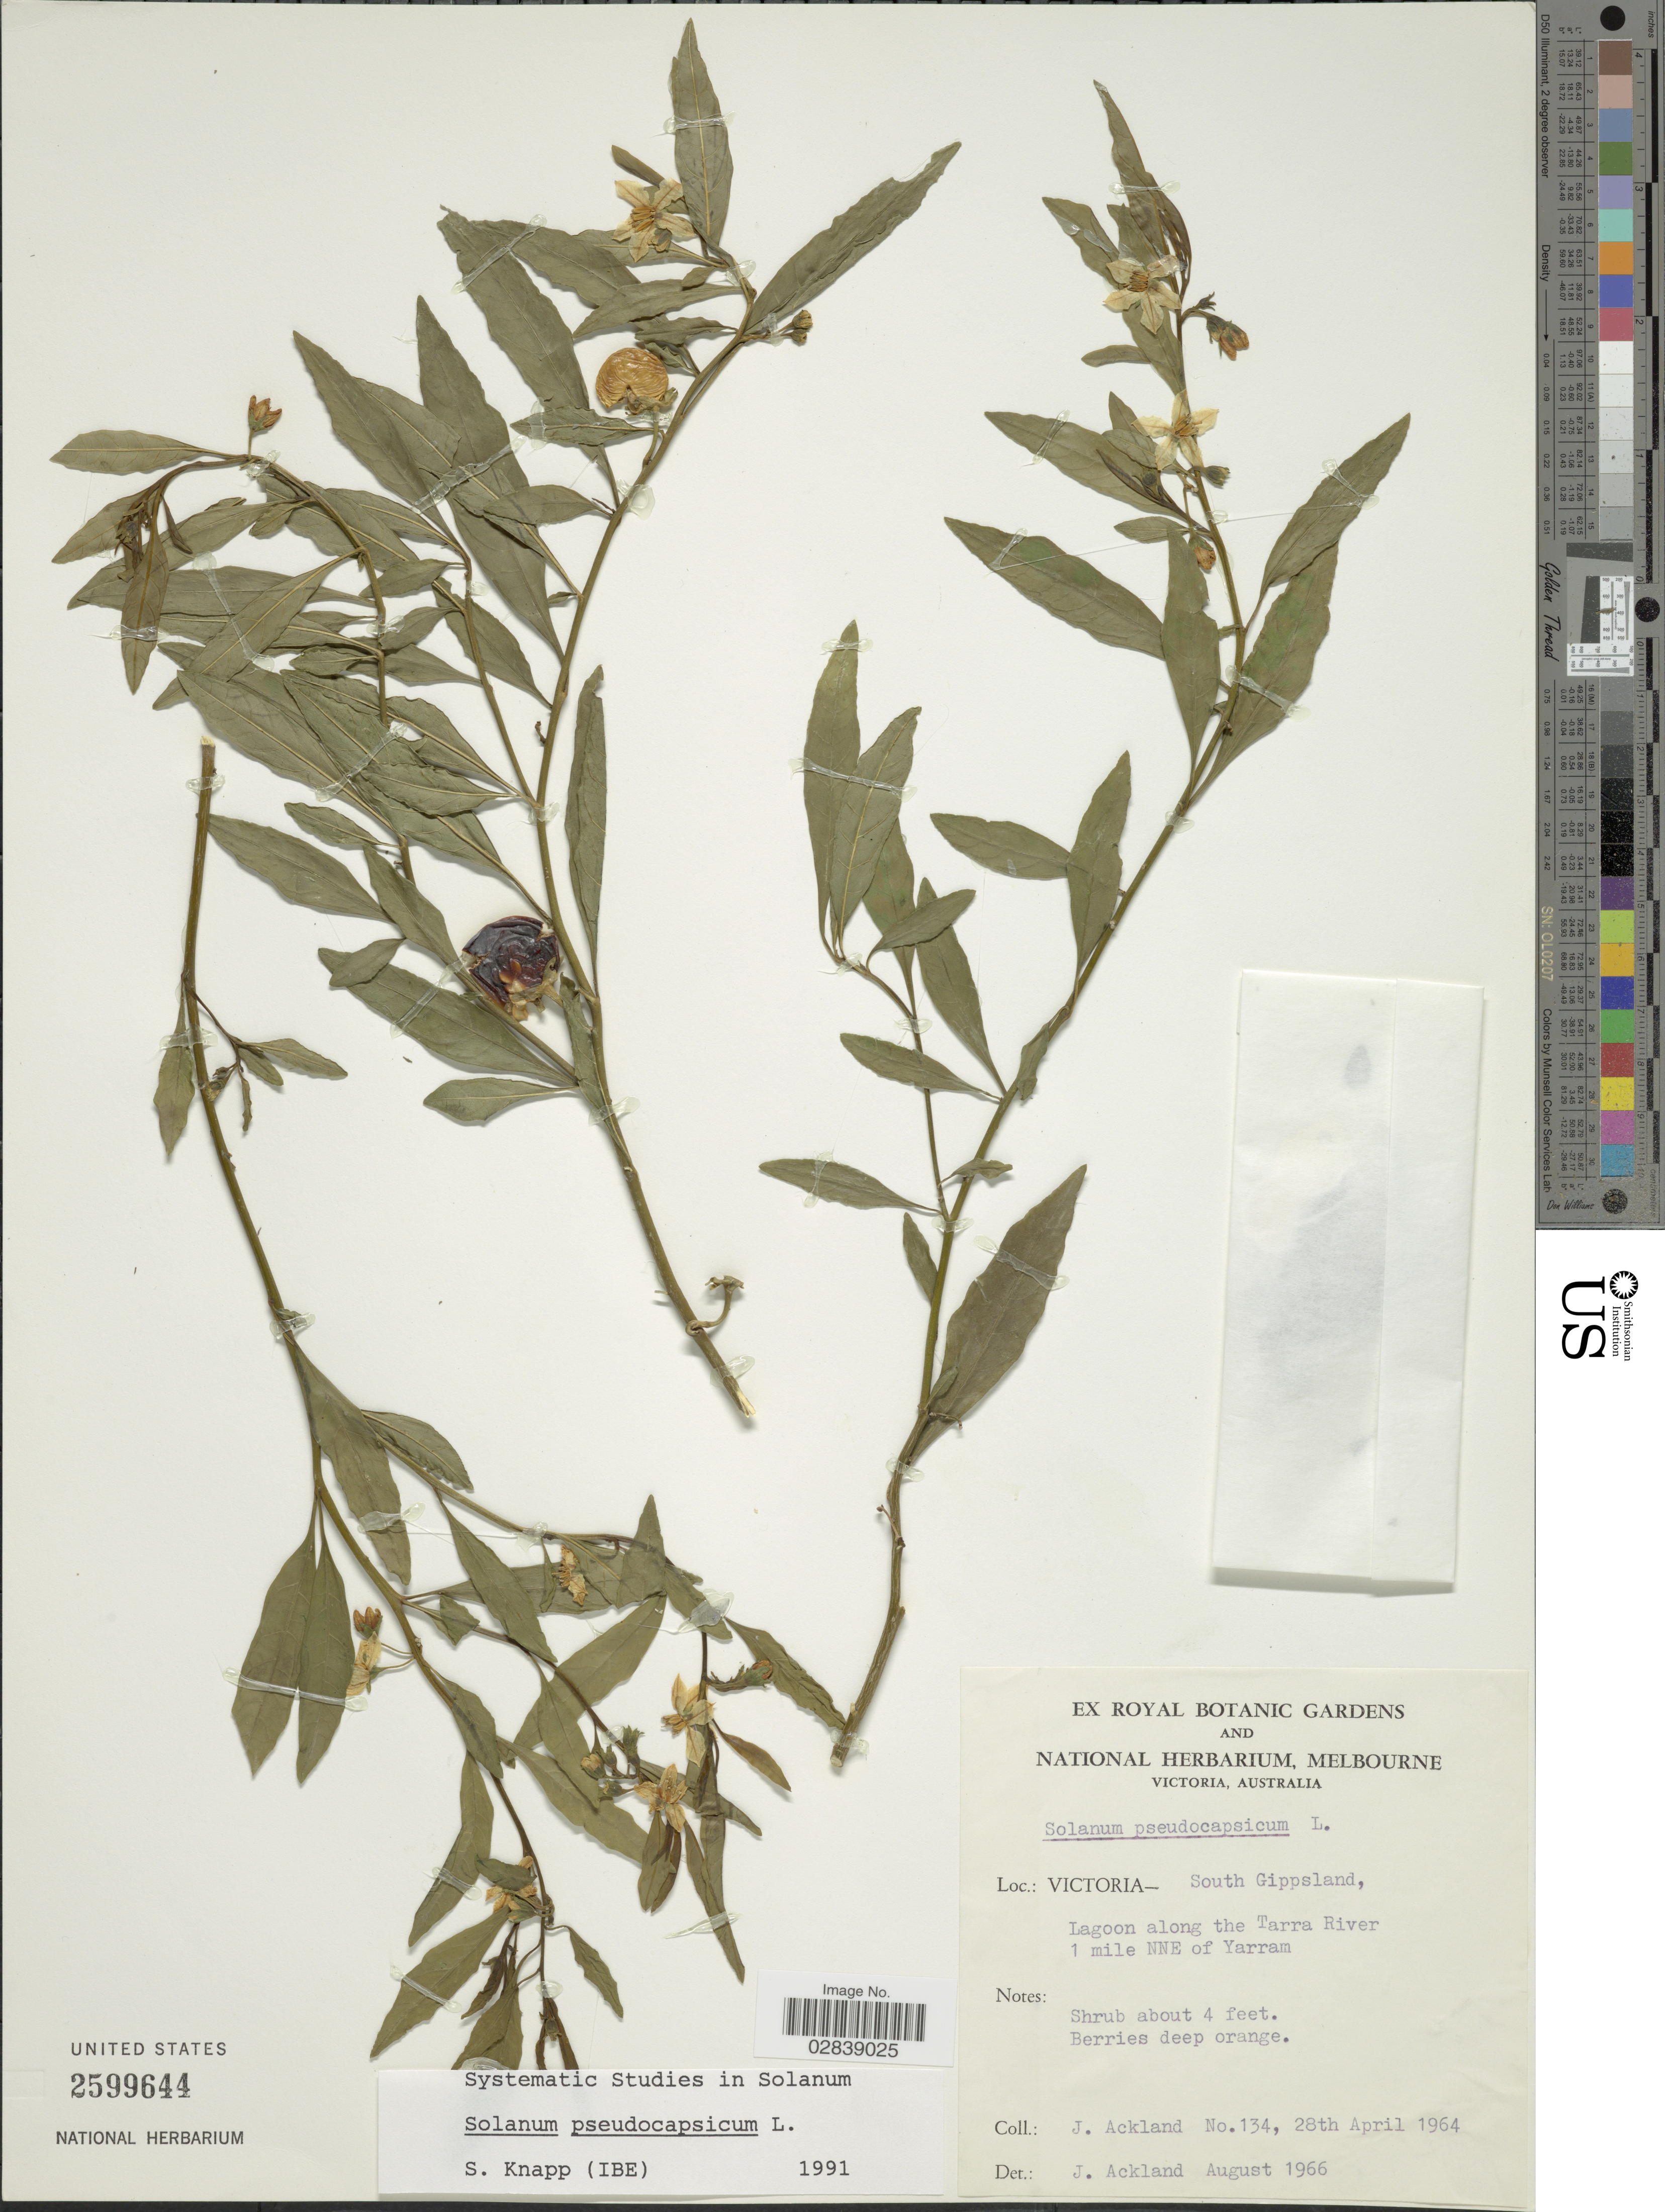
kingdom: Plantae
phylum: Tracheophyta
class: Magnoliopsida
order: Solanales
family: Solanaceae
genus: Solanum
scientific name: Solanum pseudocapsicum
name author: L.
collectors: J. J. Ackland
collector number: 134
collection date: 1964-04-28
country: Australia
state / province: Victoria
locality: Victoria - South Gippsland, Lagoon along the Tarra River, 1 mile NNE of Yarram.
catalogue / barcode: US 2599644